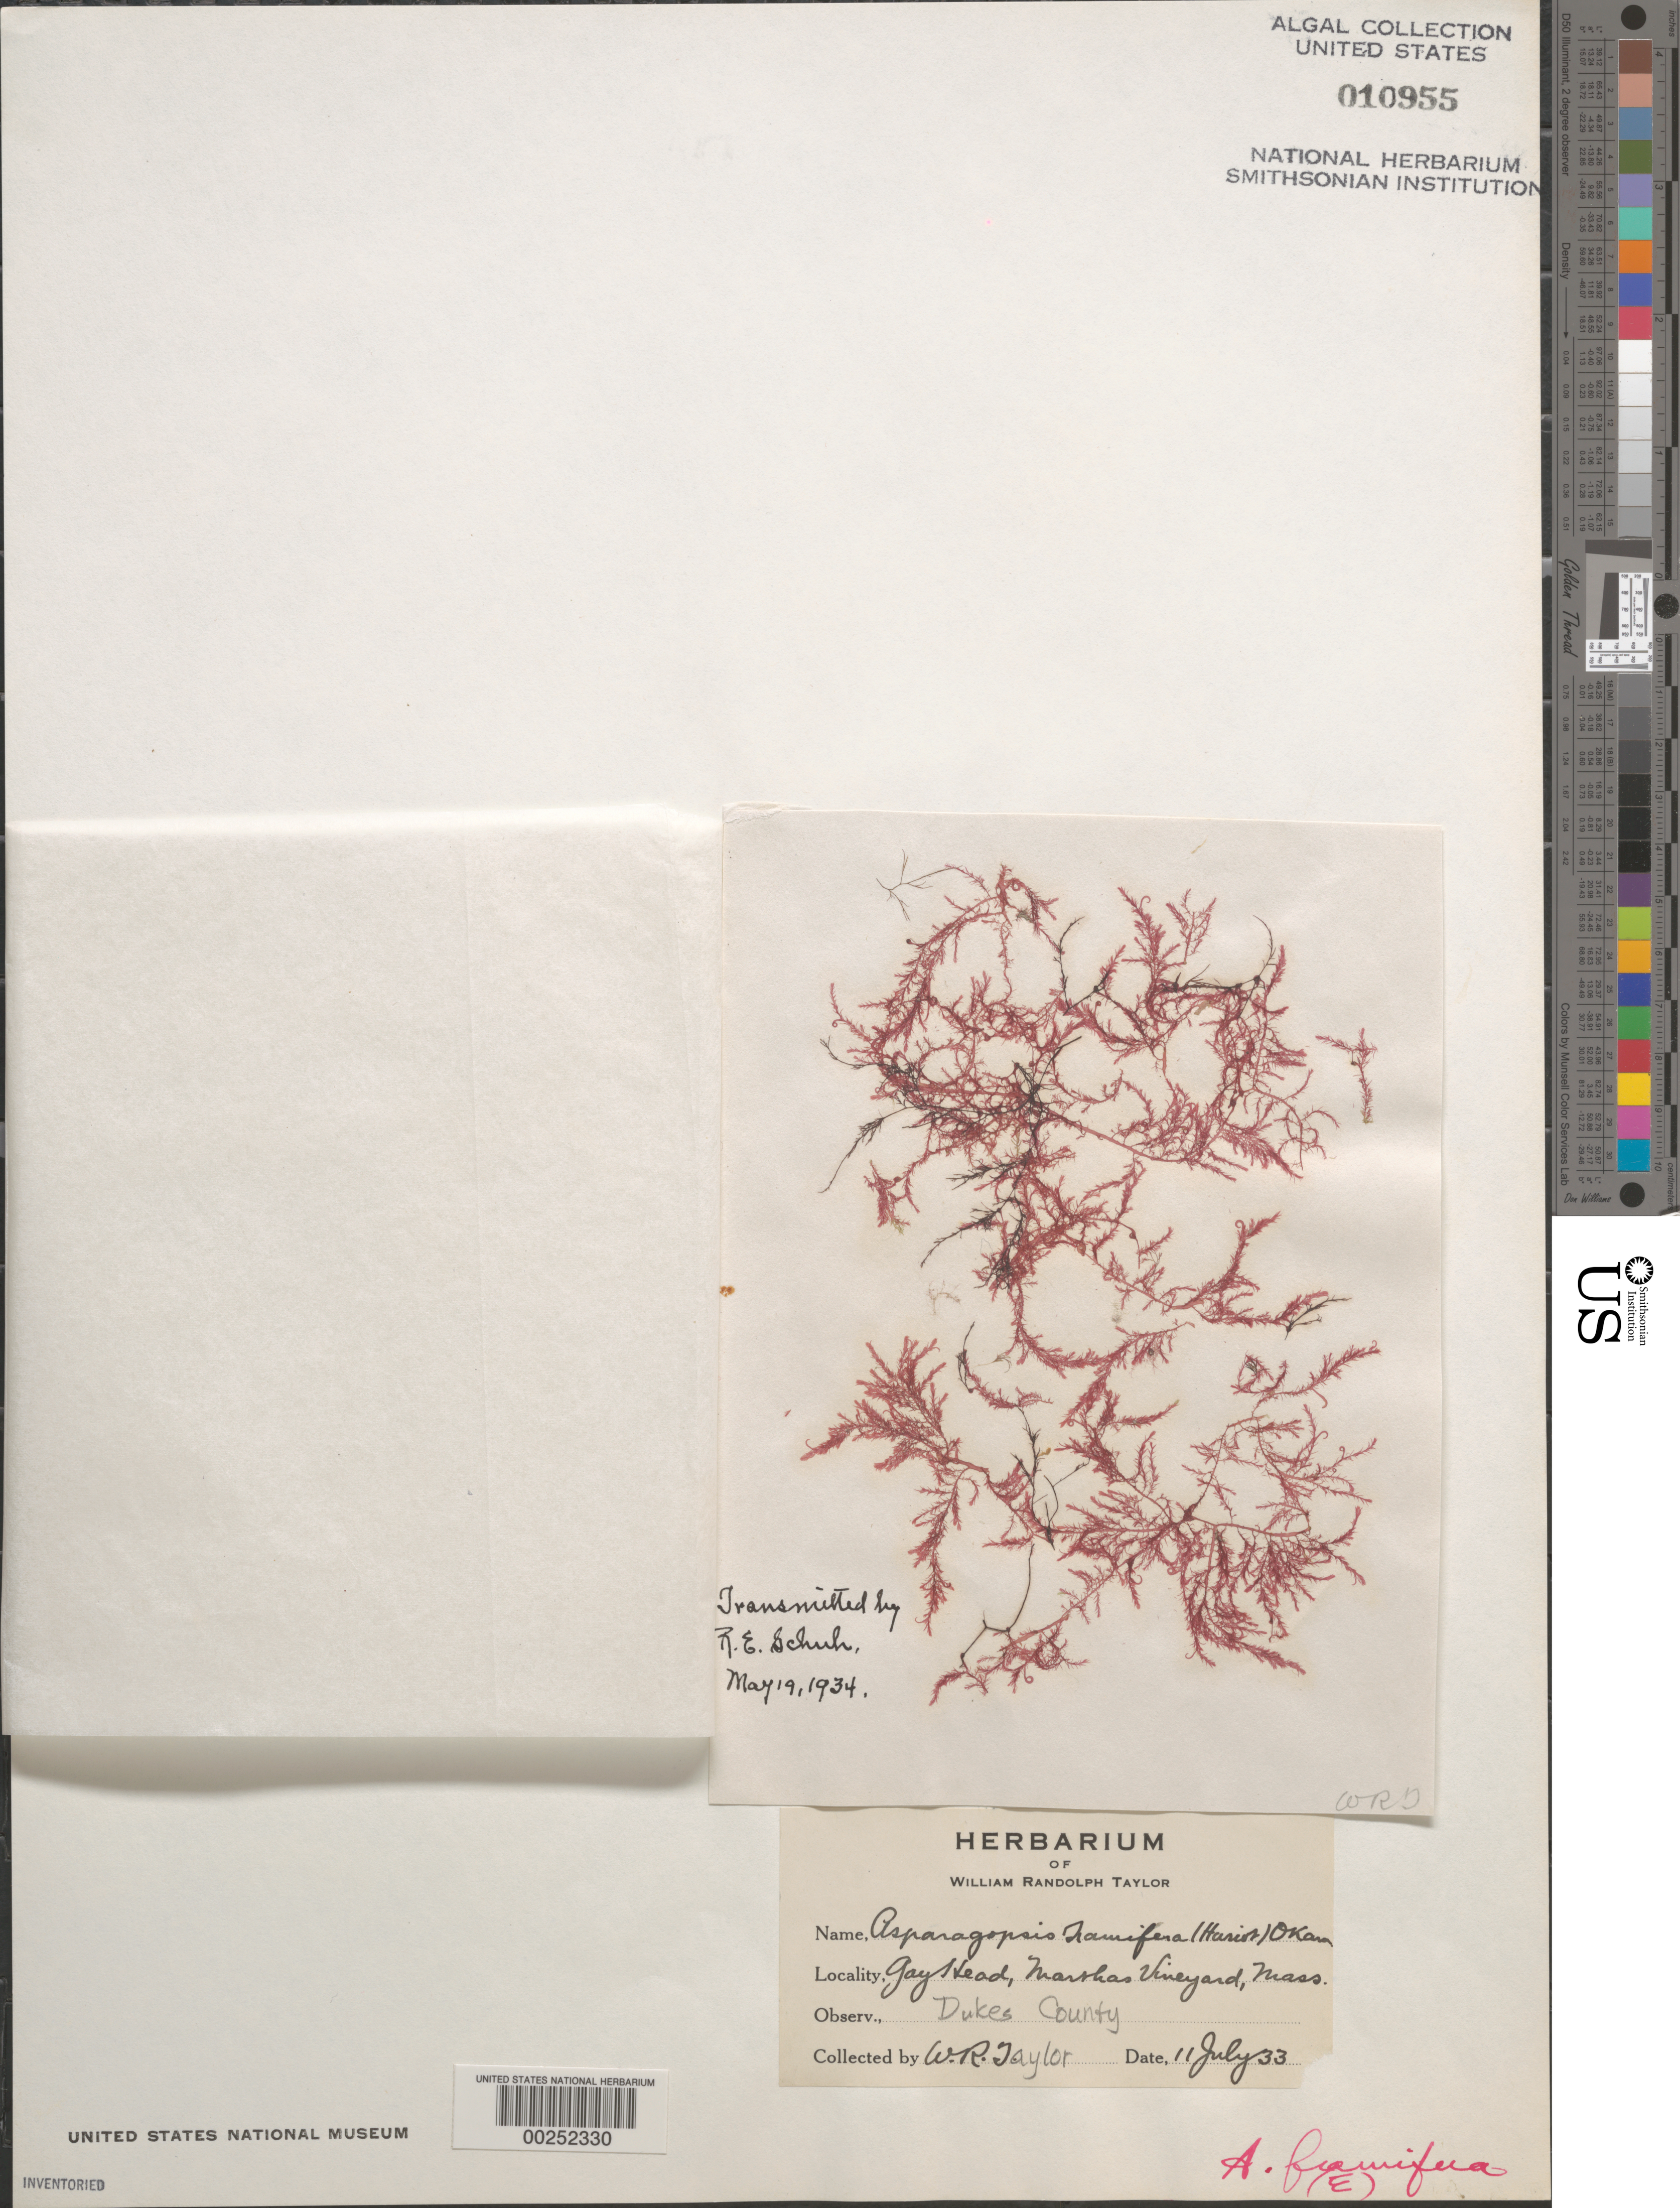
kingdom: Plantae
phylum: Rhodophyta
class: Florideophyceae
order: Bonnemaisoniales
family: Bonnemaisoniaceae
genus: Bonnemaisonia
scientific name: Bonnemaisonia hamifera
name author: P. Hariot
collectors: W. R. Taylor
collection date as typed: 11 Jul 1933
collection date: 1933-07-11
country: United States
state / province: Massachusetts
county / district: Dukes County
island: Martha's Vineyard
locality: Gay Head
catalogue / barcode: US 10955